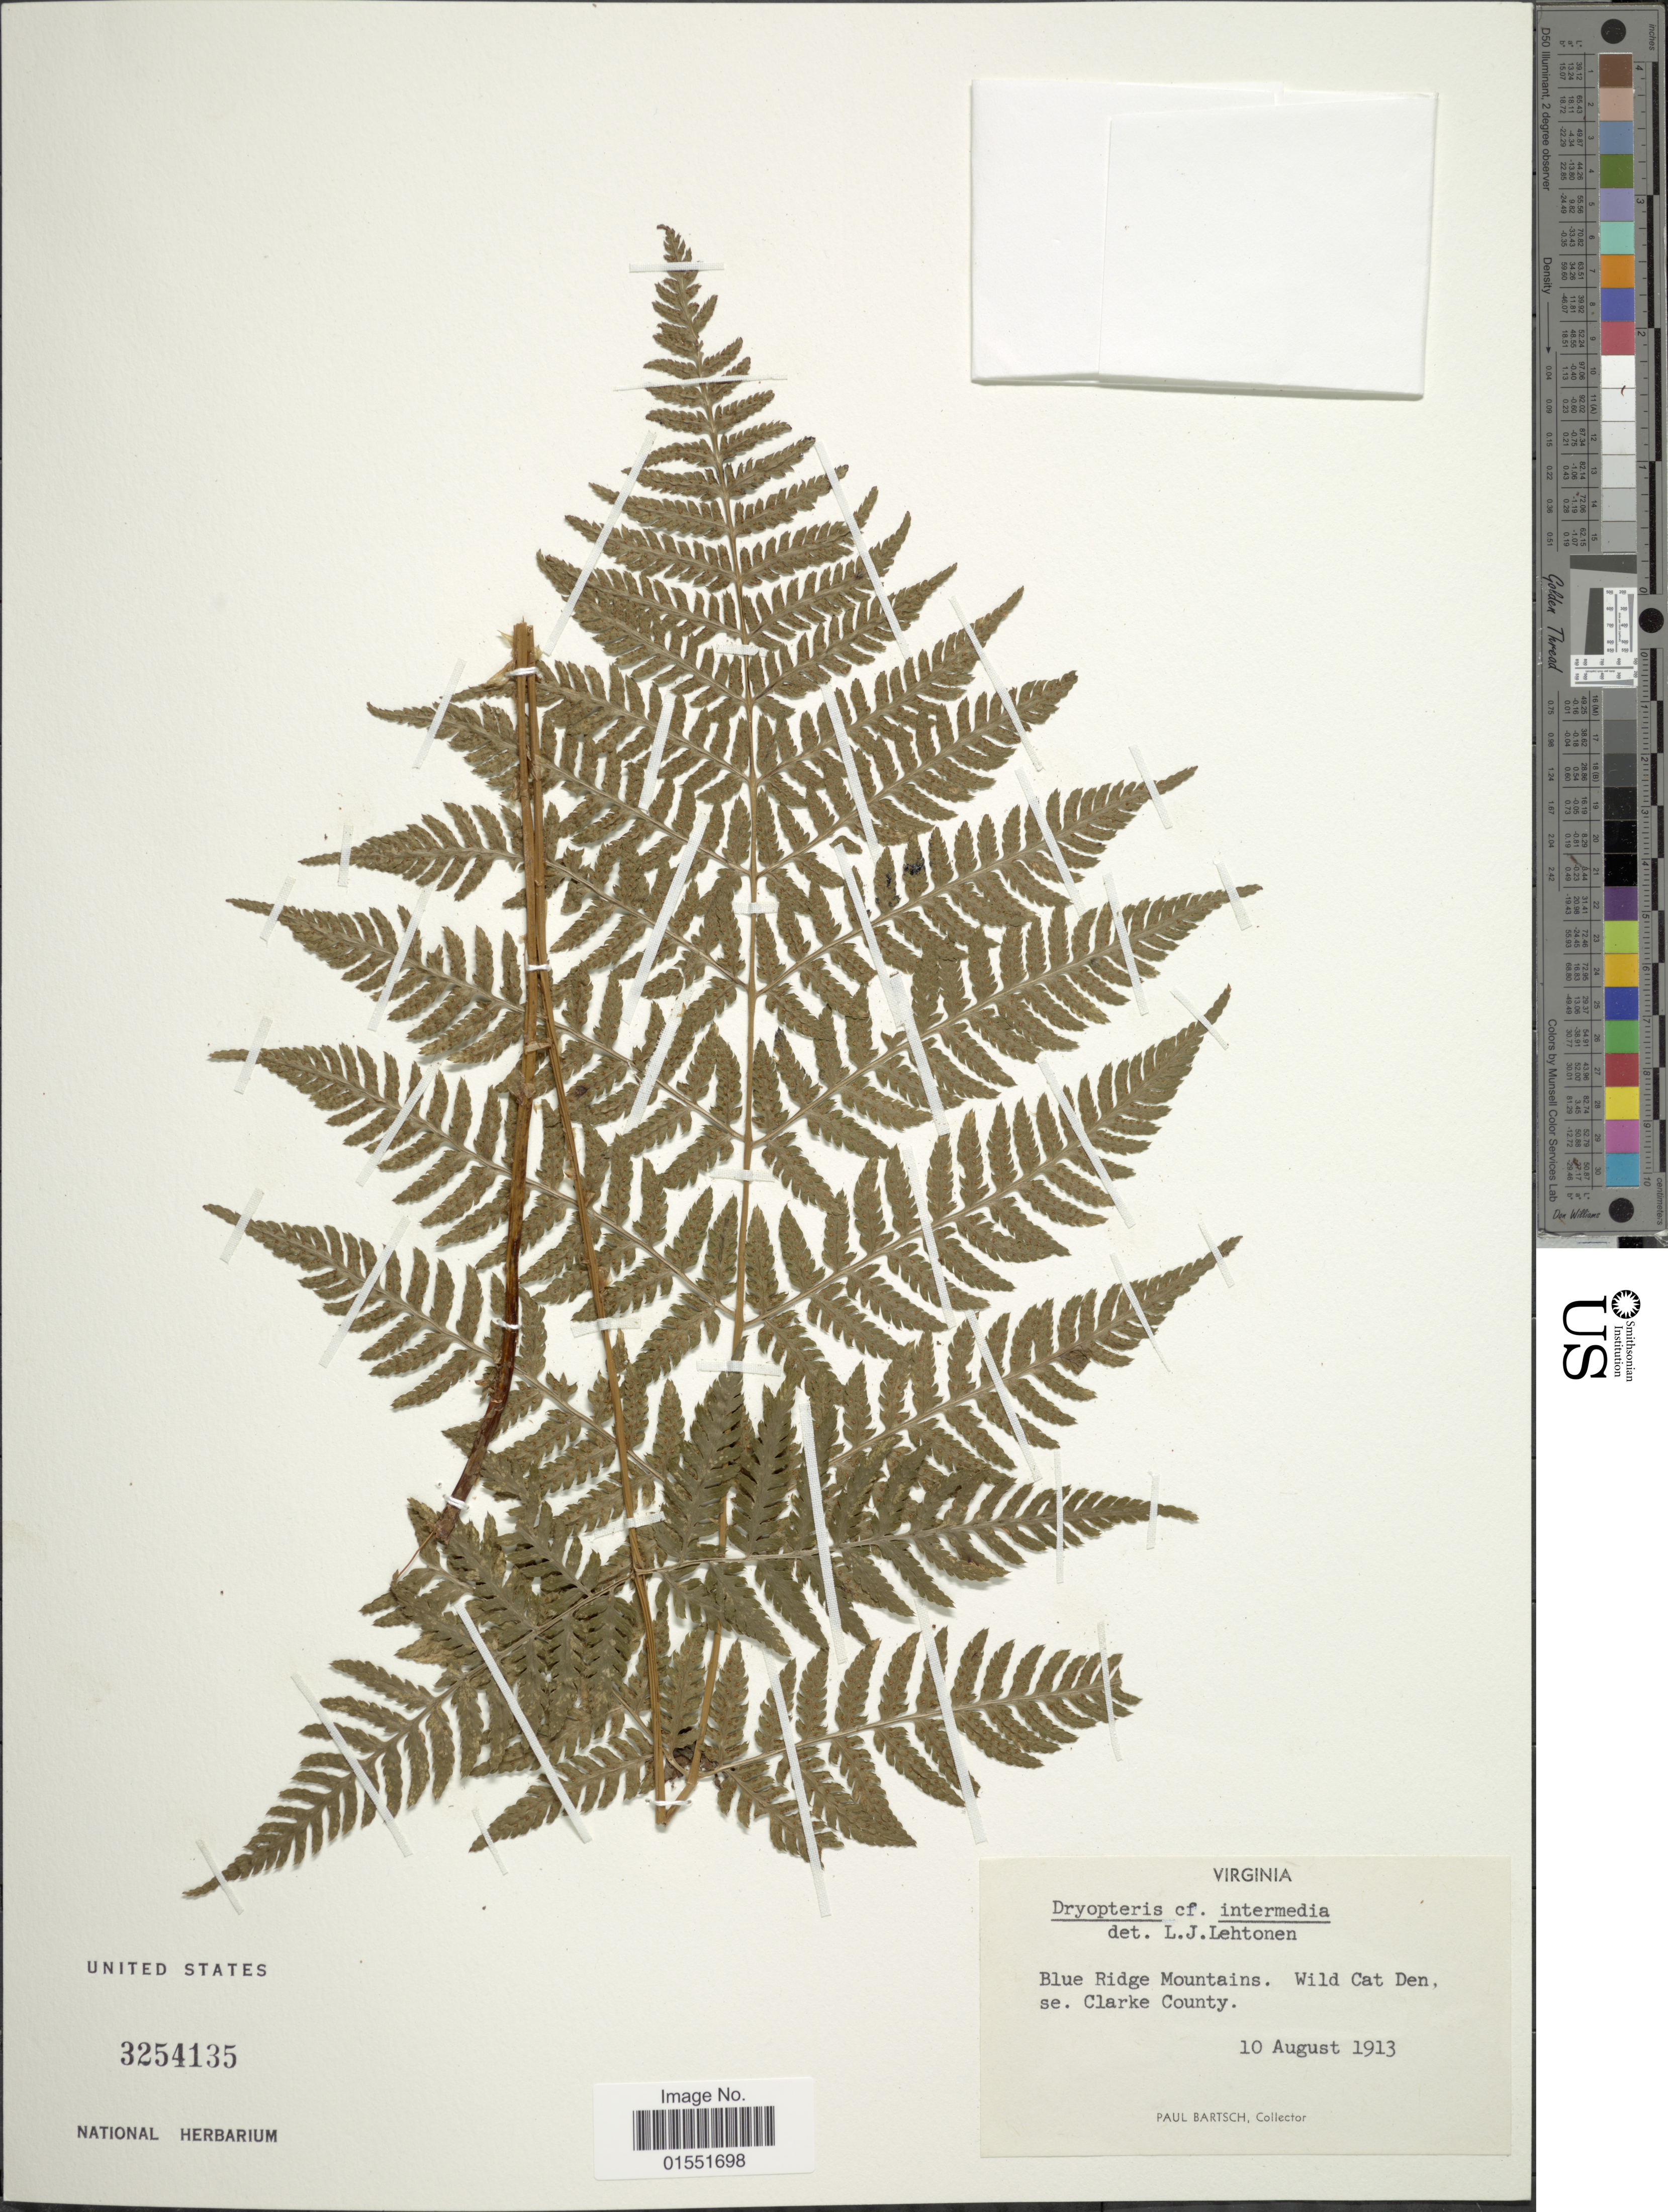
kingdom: Plantae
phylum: Tracheophyta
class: Polypodiopsida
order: Polypodiales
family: Dryopteridaceae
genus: Dryopteris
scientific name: Dryopteris intermedia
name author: (Muhl.) A. Gray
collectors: P. Bartsch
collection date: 1913-08-10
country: United States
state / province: Virginia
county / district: Clarke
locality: Blue Ridge Mountains. Wild Cat Den, se. Clarke County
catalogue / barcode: US 3254135